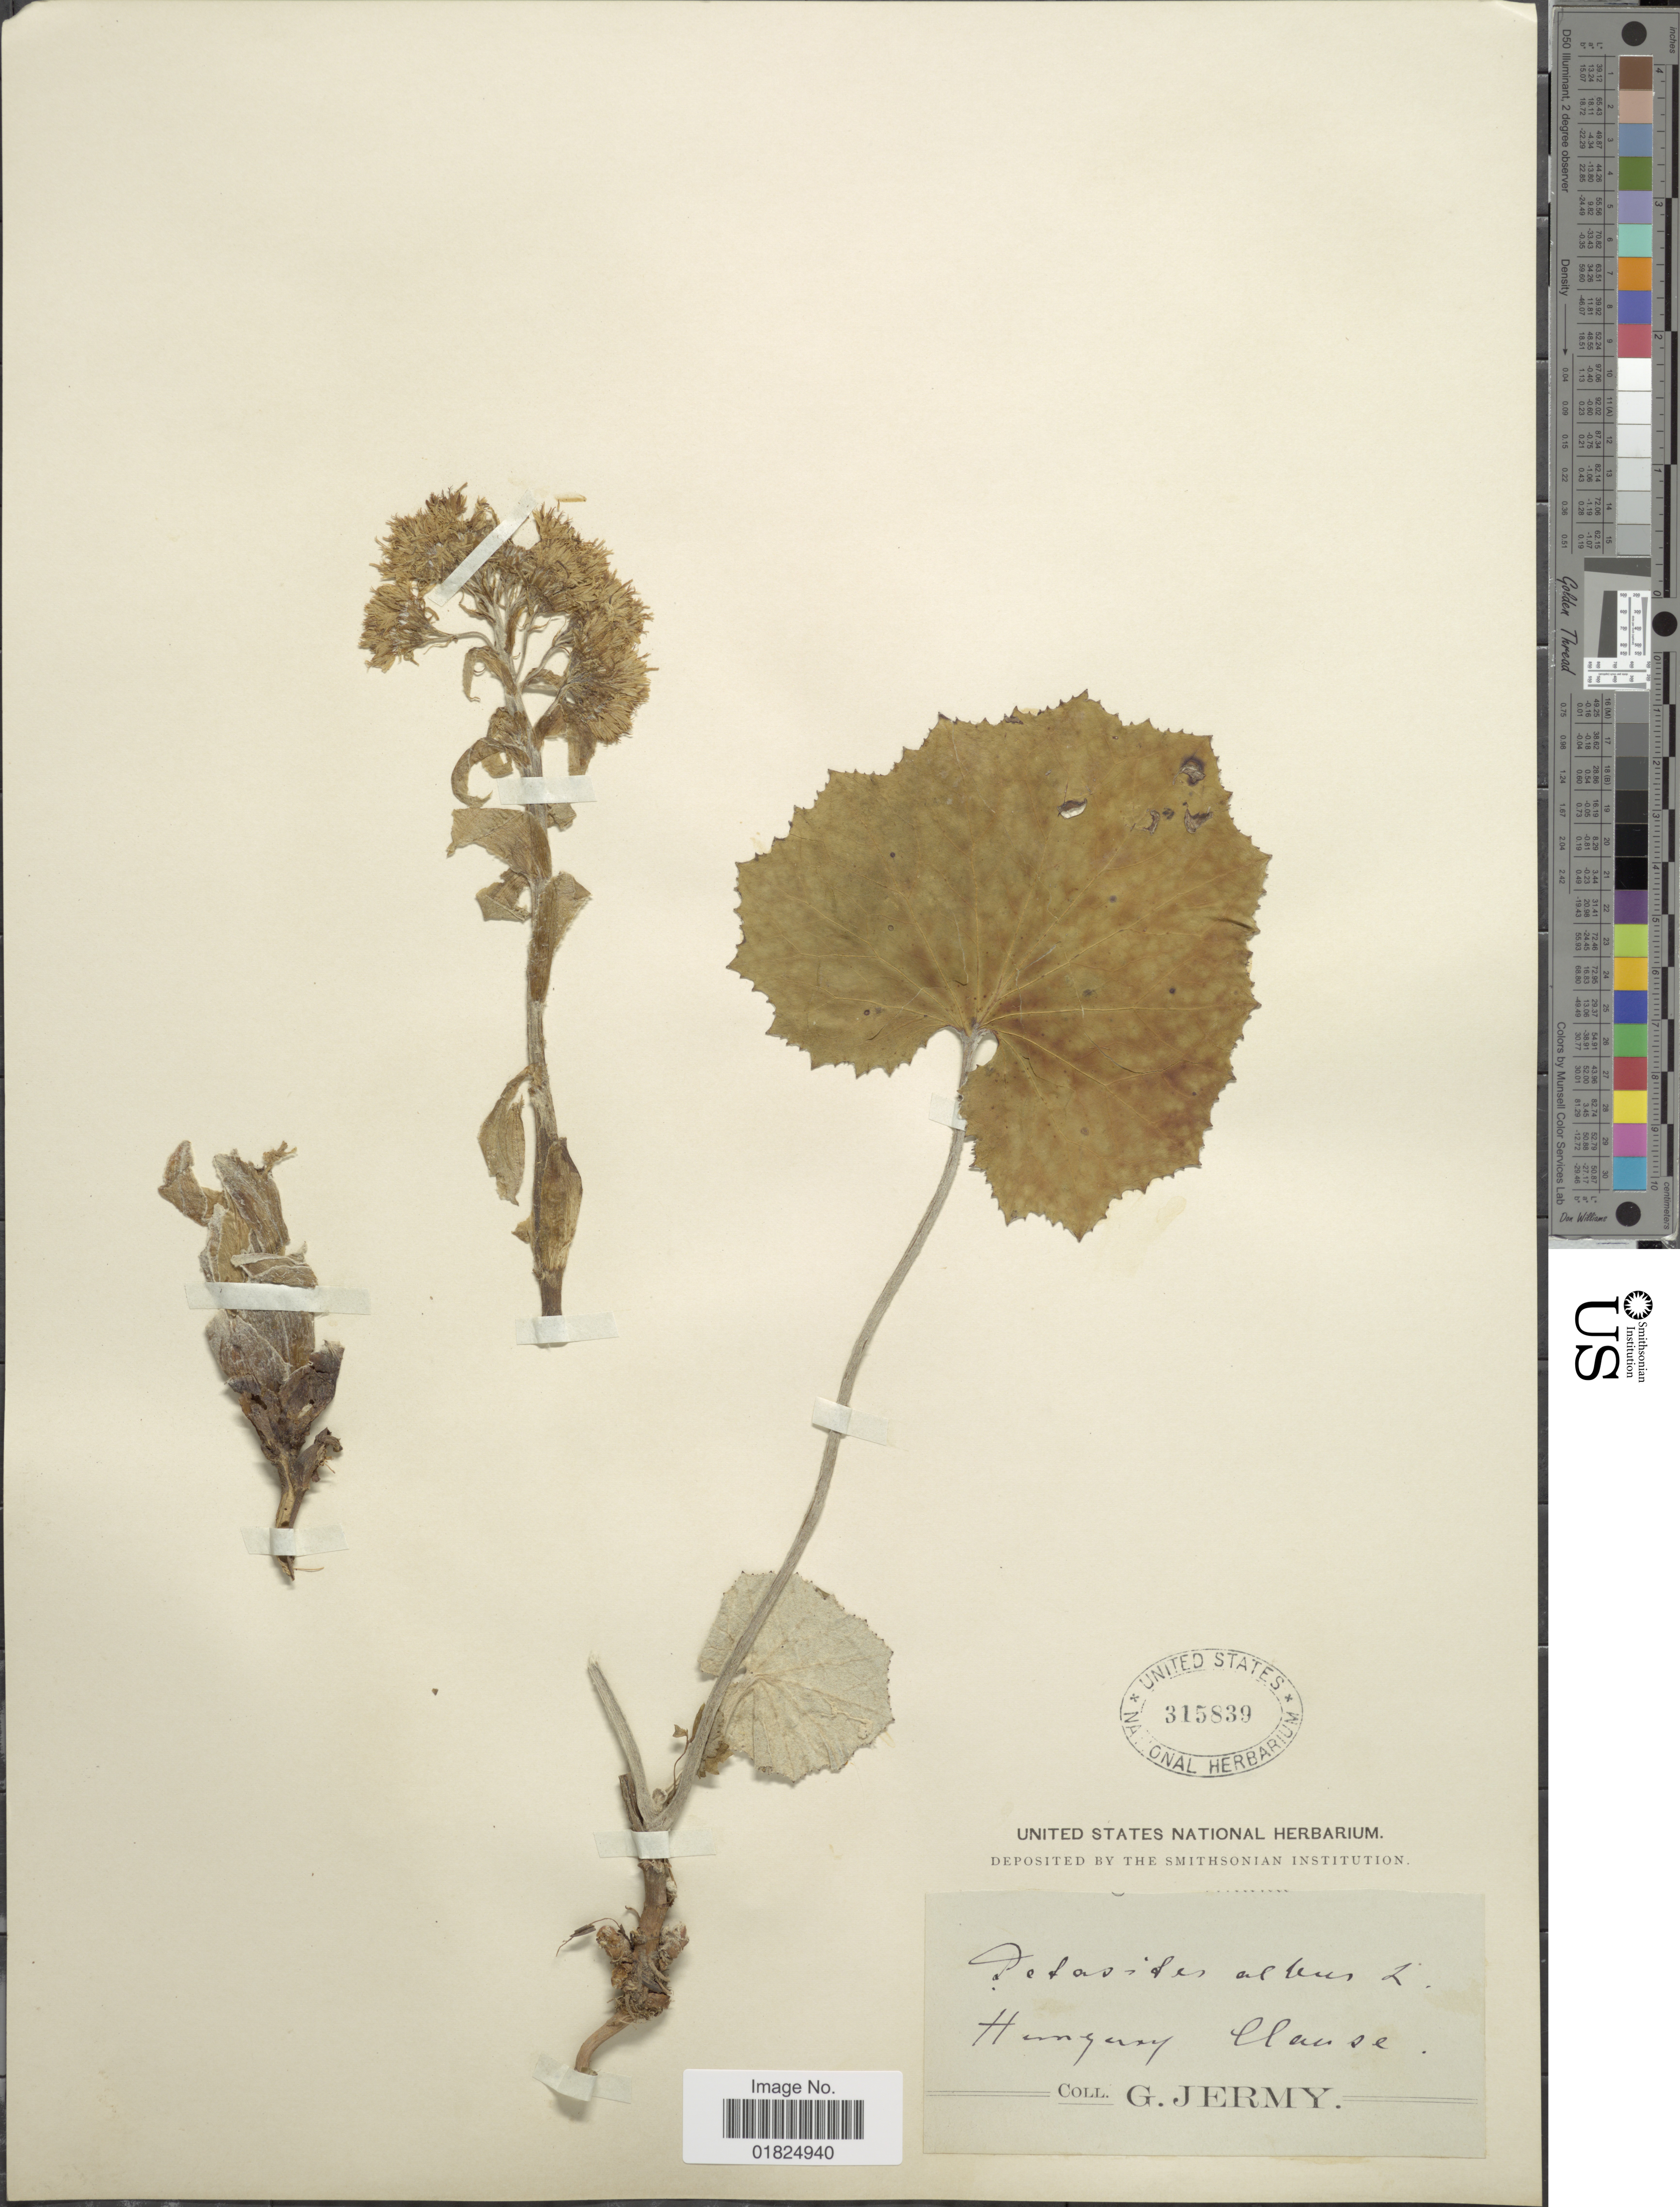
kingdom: Plantae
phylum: Tracheophyta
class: Magnoliopsida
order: Asterales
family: Asteraceae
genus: Petasites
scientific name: Petasites albus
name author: (L.) Gaertn.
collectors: G. Jermy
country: Hungary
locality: Clause [interpreted]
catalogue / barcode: US 315839